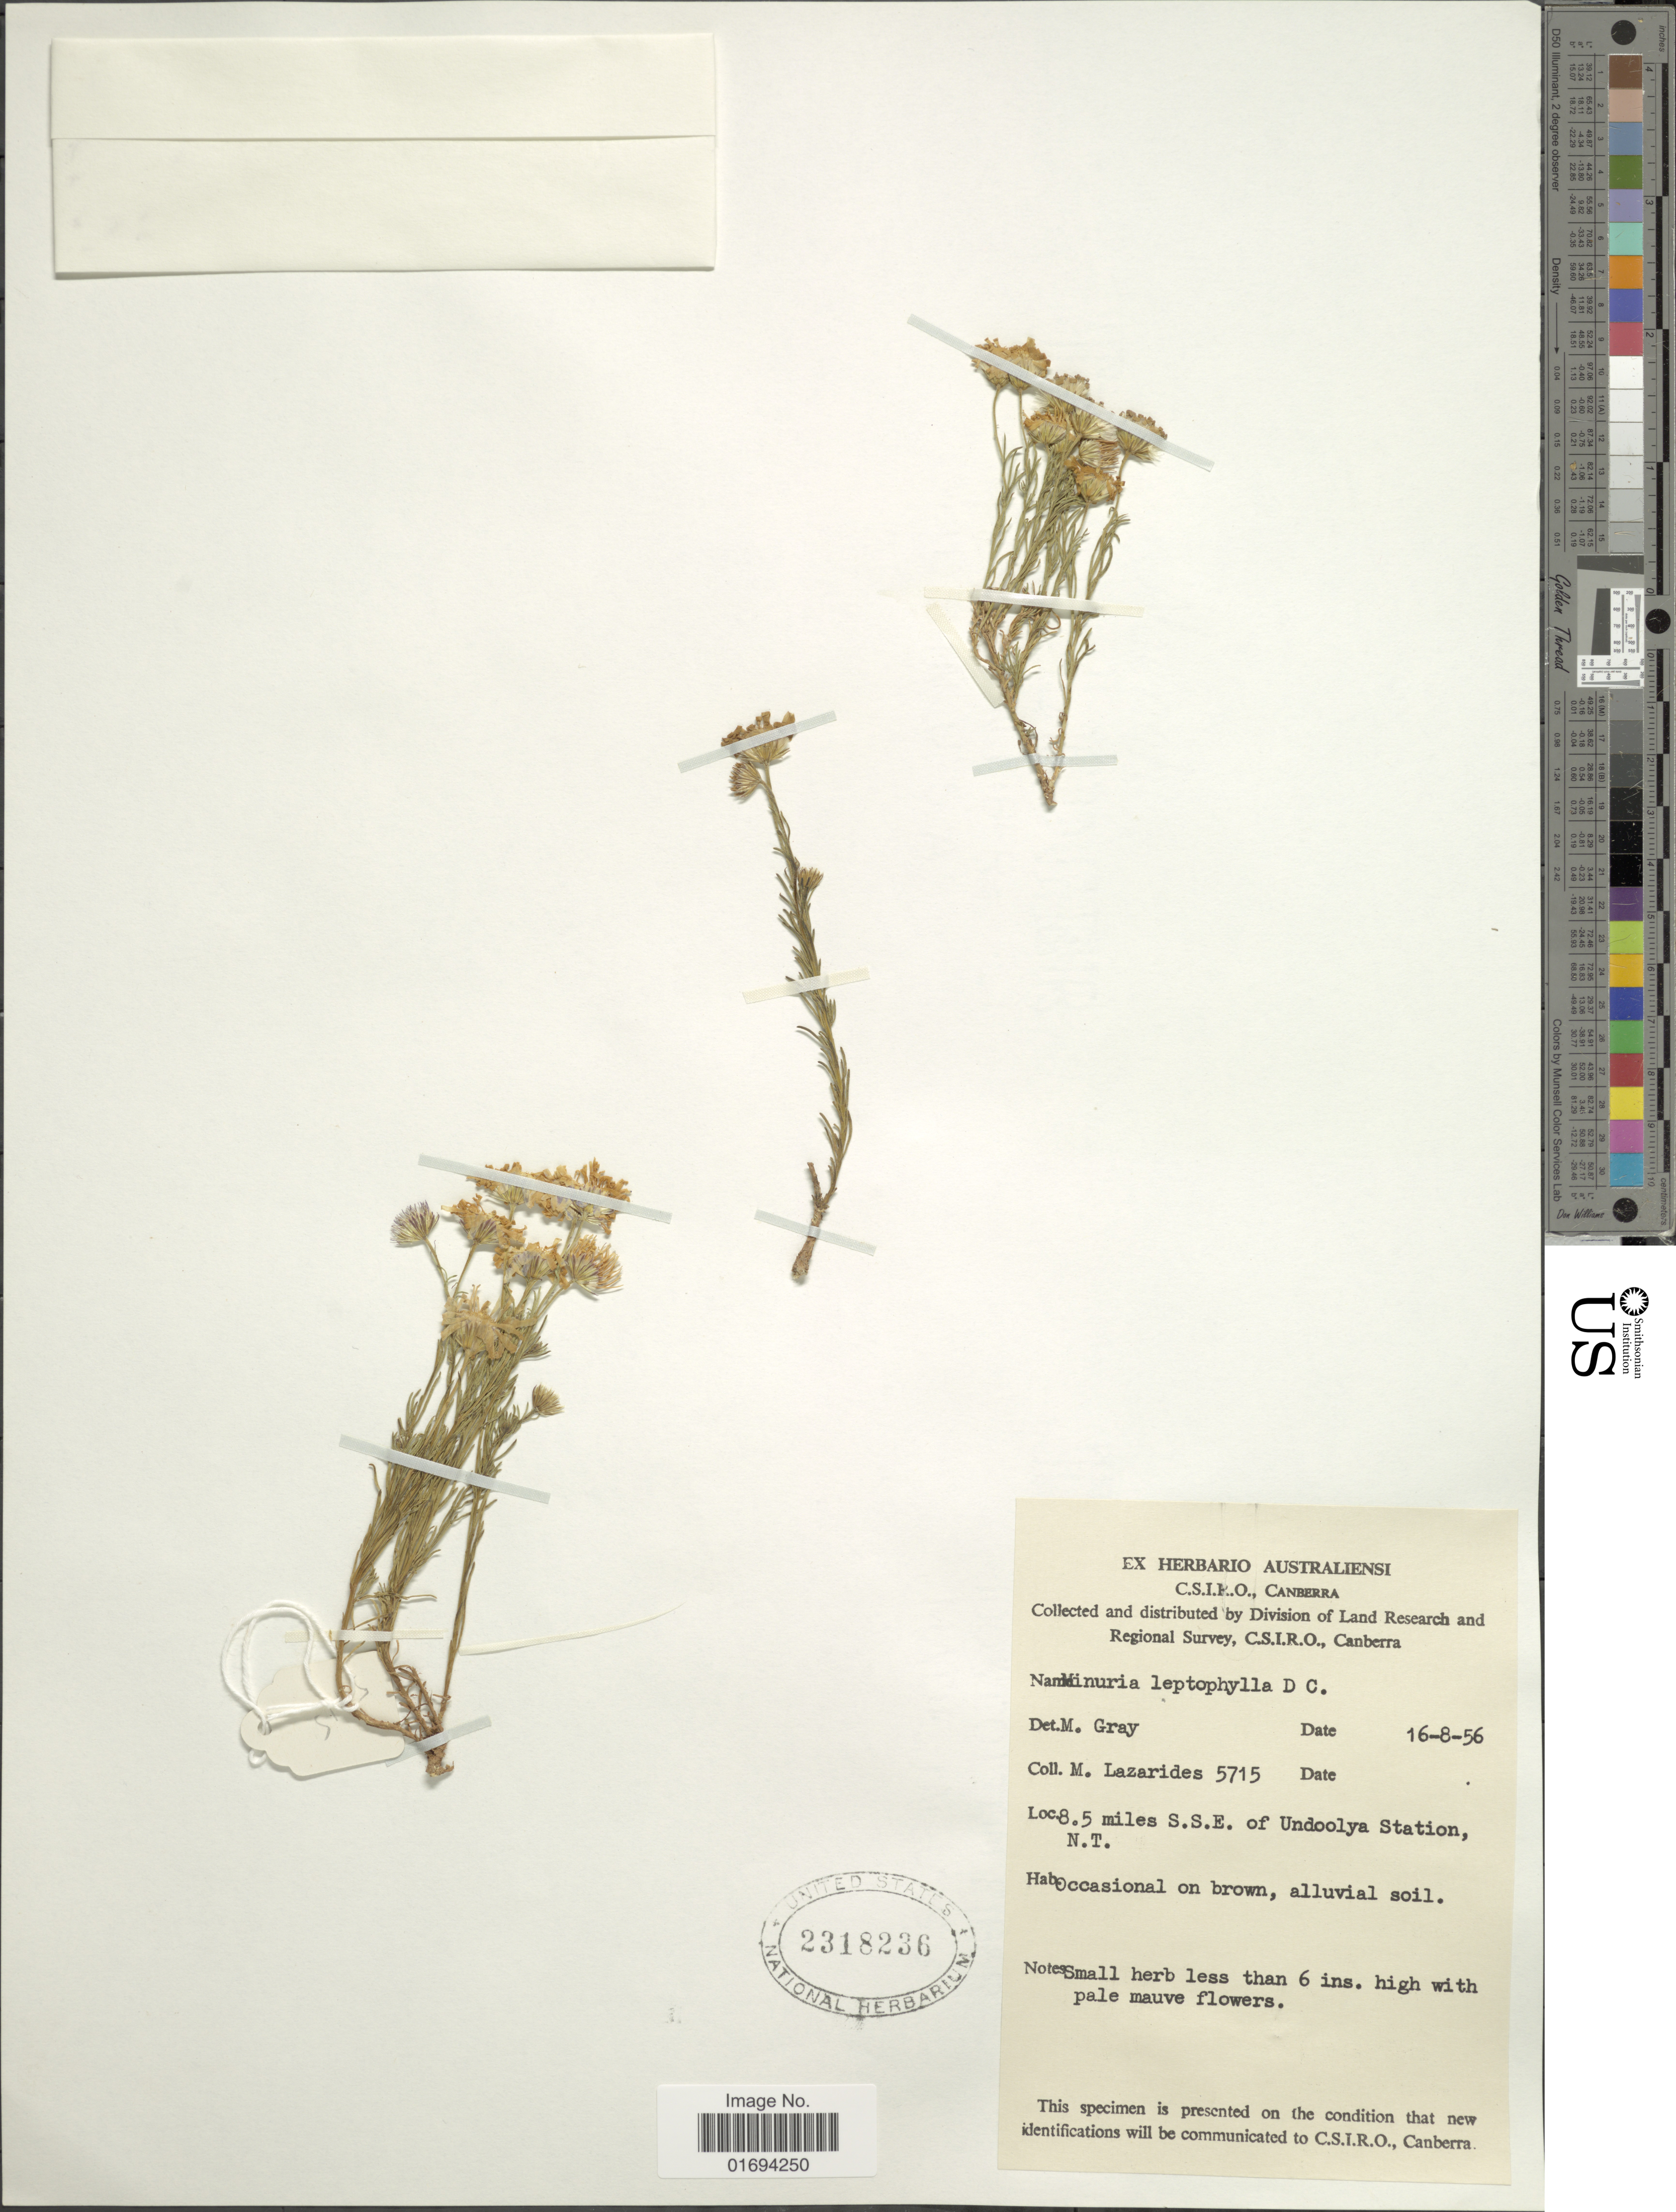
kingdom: Plantae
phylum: Tracheophyta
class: Magnoliopsida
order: Asterales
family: Asteraceae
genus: Minuria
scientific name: Minuria leptophylla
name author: DC.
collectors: M. Lazarides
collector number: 5715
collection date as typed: Transcribed d/m/y: 16/8/56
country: Australia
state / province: Northern Territory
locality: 8.5 miles S. S. E. of Undoolya Station, N. T.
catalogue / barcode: US 2318236